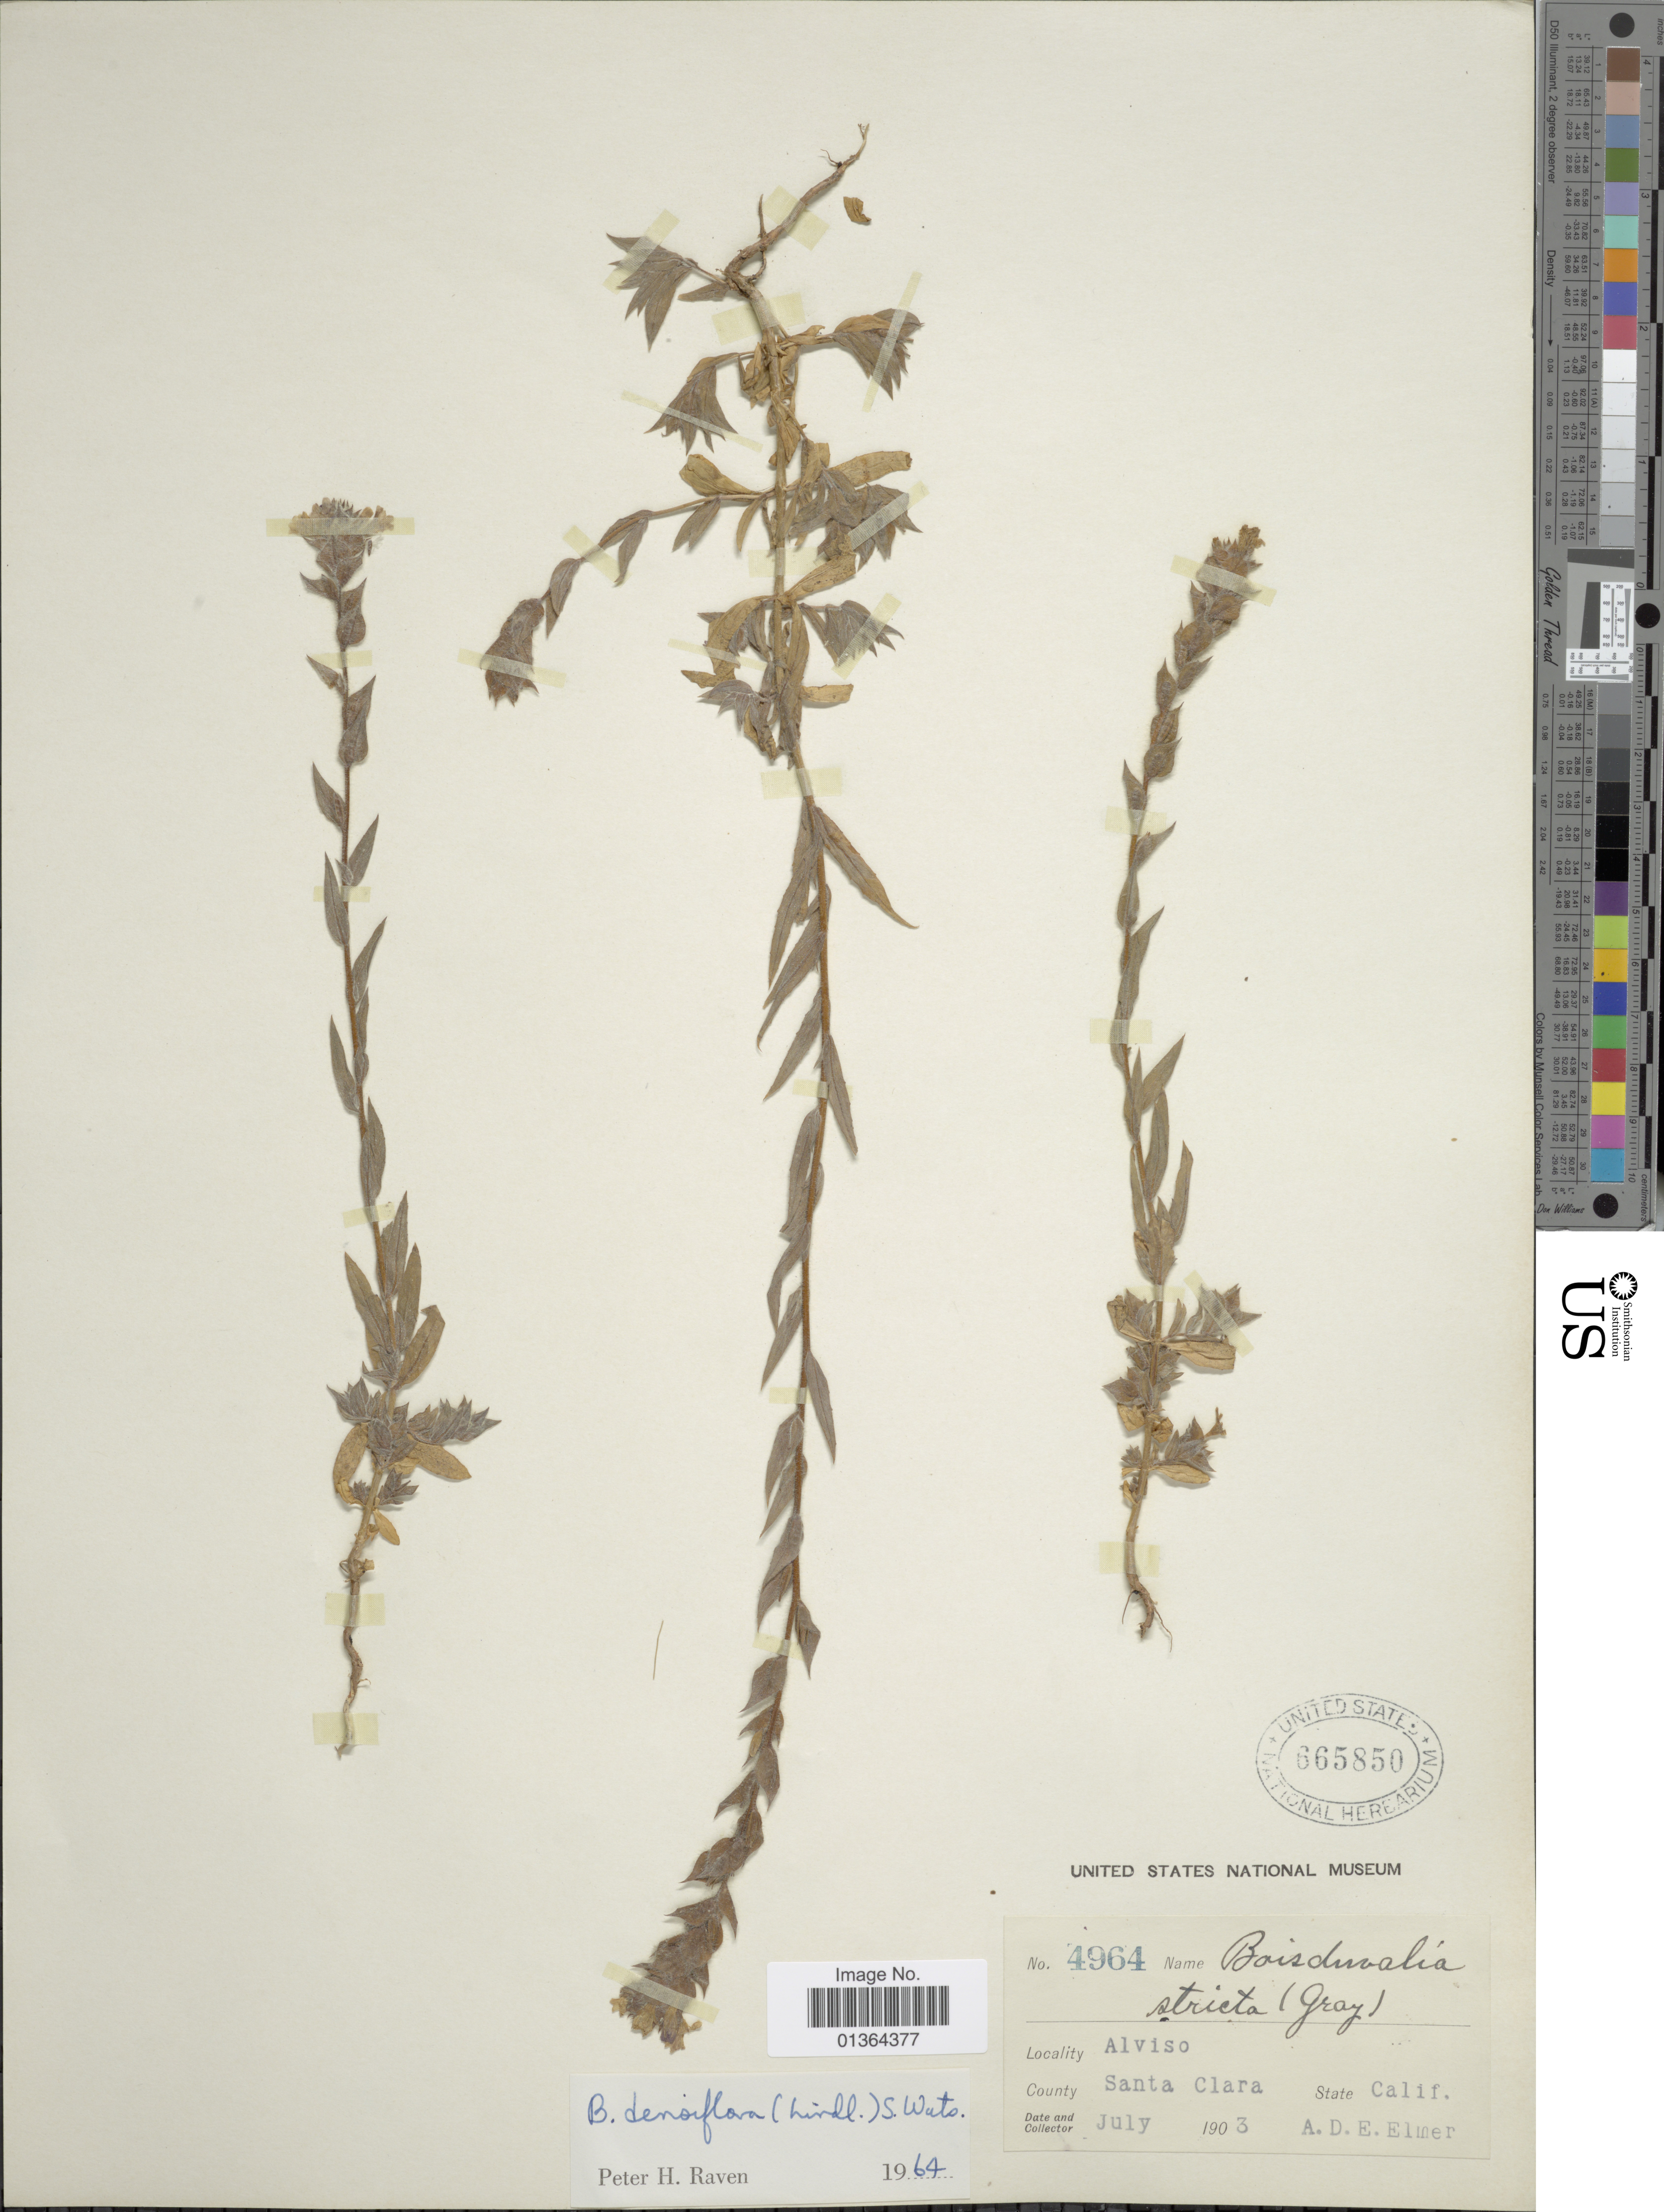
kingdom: Plantae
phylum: Tracheophyta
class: Magnoliopsida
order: Myrtales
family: Onagraceae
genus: Epilobium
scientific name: Epilobium densiflorum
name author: (Lindl.) Hoch & P.H. Raven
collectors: A. D. E. Elmer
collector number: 4964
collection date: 1903-07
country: United States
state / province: California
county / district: San Mateo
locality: Alviso, County Santa Clara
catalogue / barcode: US 665850